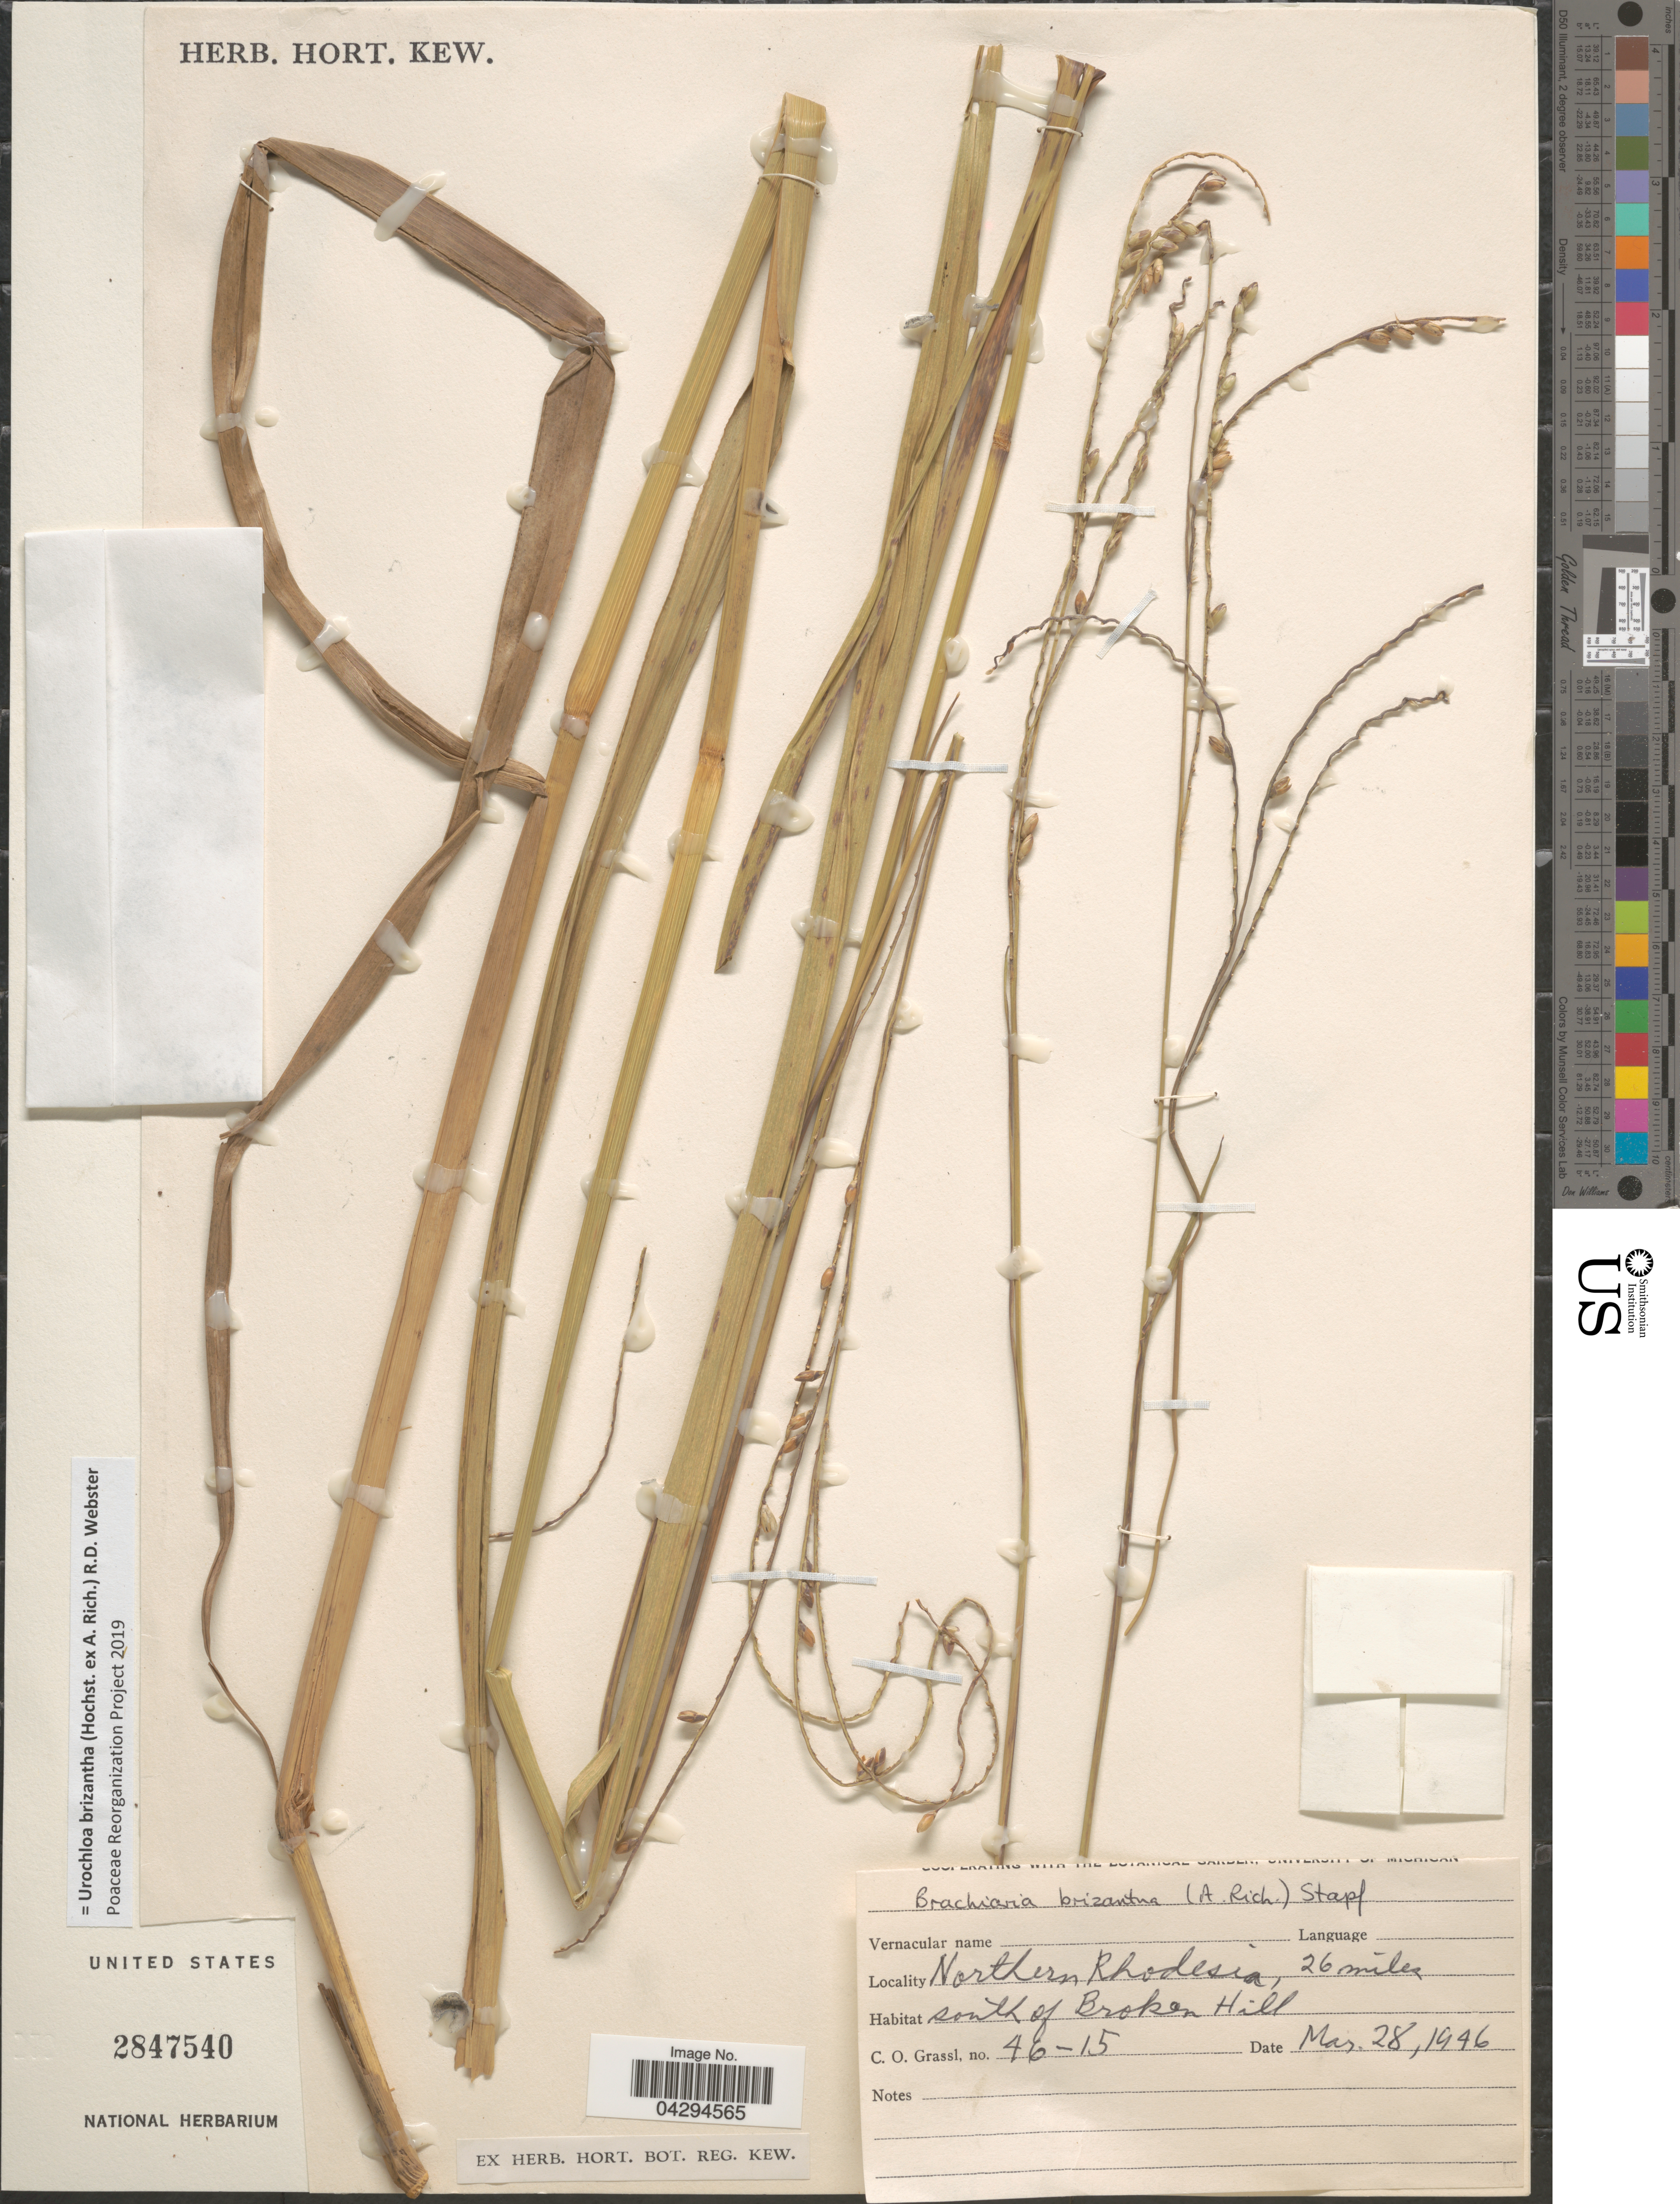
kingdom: Plantae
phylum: Tracheophyta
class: Liliopsida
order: Poales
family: Poaceae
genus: Urochloa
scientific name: Urochloa brizantha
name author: (Hochst. ex A. Rich.) R.D. Webster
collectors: C. Grassl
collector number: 46-15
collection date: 1946-03-28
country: Zambia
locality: Northern Rhodesia, 26 miles south of Broken Hill.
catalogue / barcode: US 2847540